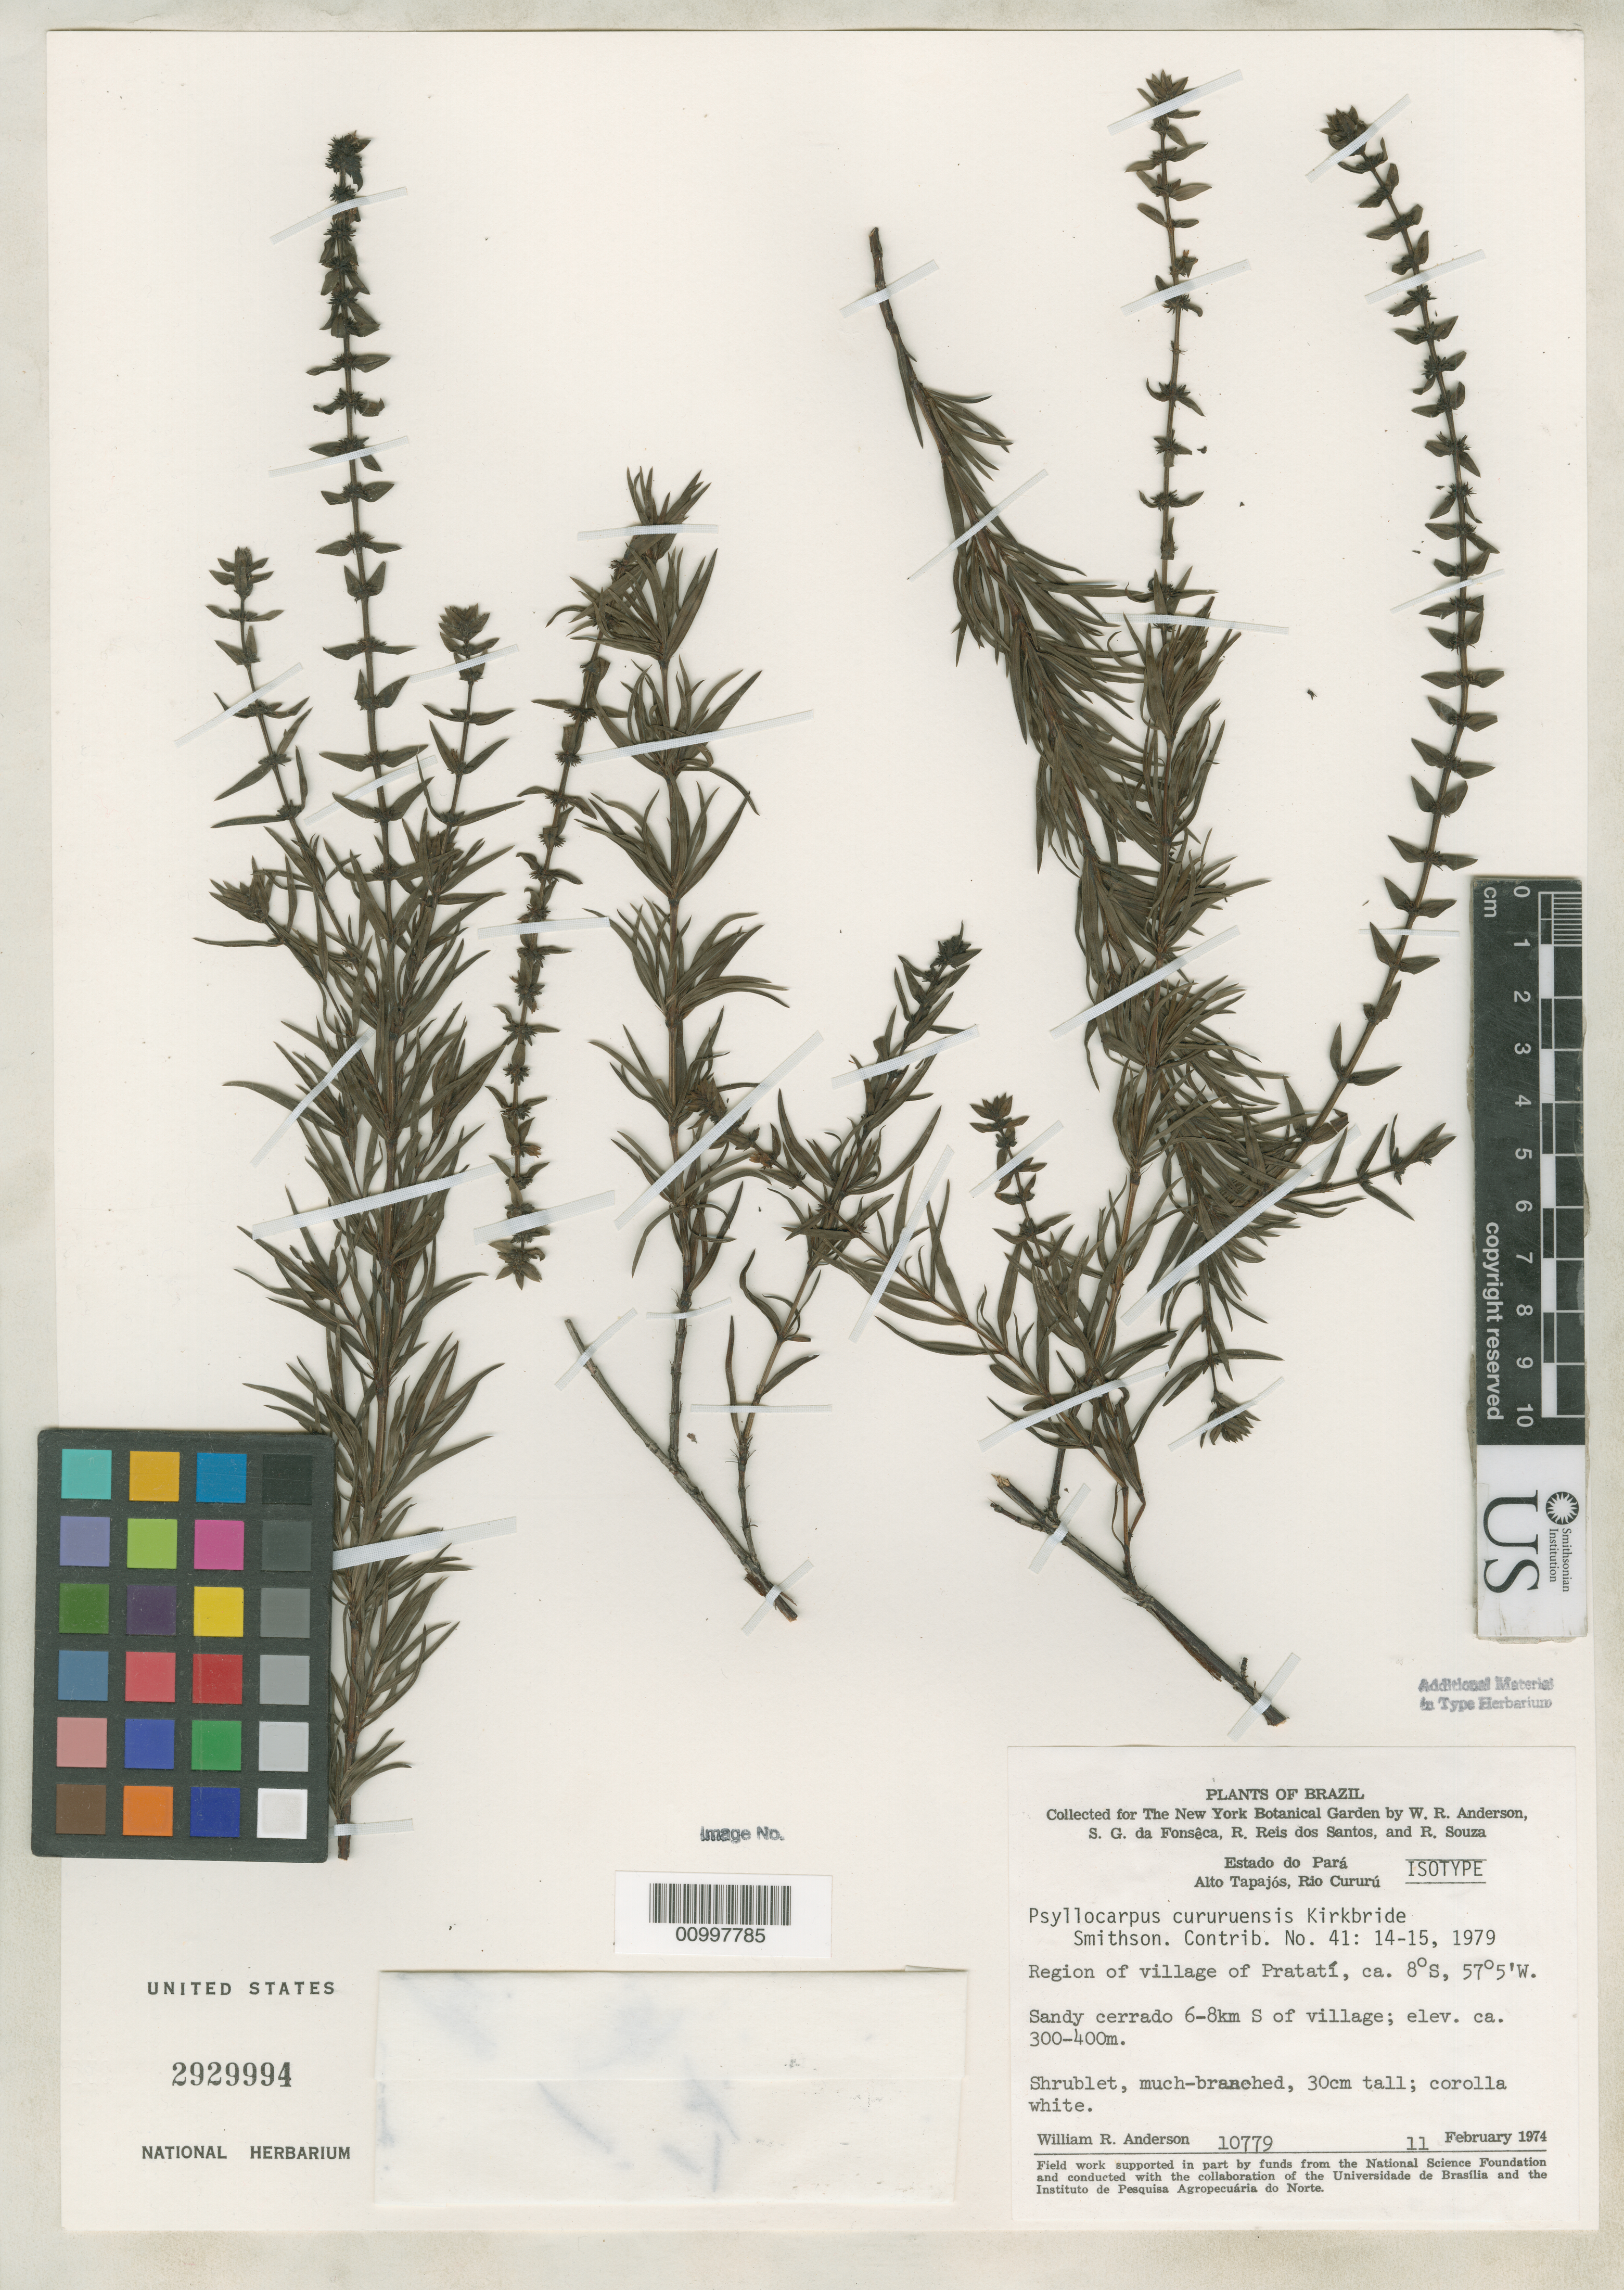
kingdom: Plantae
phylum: Tracheophyta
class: Magnoliopsida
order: Gentianales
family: Rubiaceae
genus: Psyllocarpus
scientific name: Psyllocarpus cururuensis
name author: J.H. Kirkbr.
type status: Isotype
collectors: W. R. Anderson, S. G. Fonsêca, R. R. Santos & R. Souza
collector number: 10779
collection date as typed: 11 Feb 1974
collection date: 1974-02-11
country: Brazil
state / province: Pará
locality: Alto Tapajós, Rio Cururú. Sandy Cerrado 6-8 km S of Village.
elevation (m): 300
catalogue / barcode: US 2929994